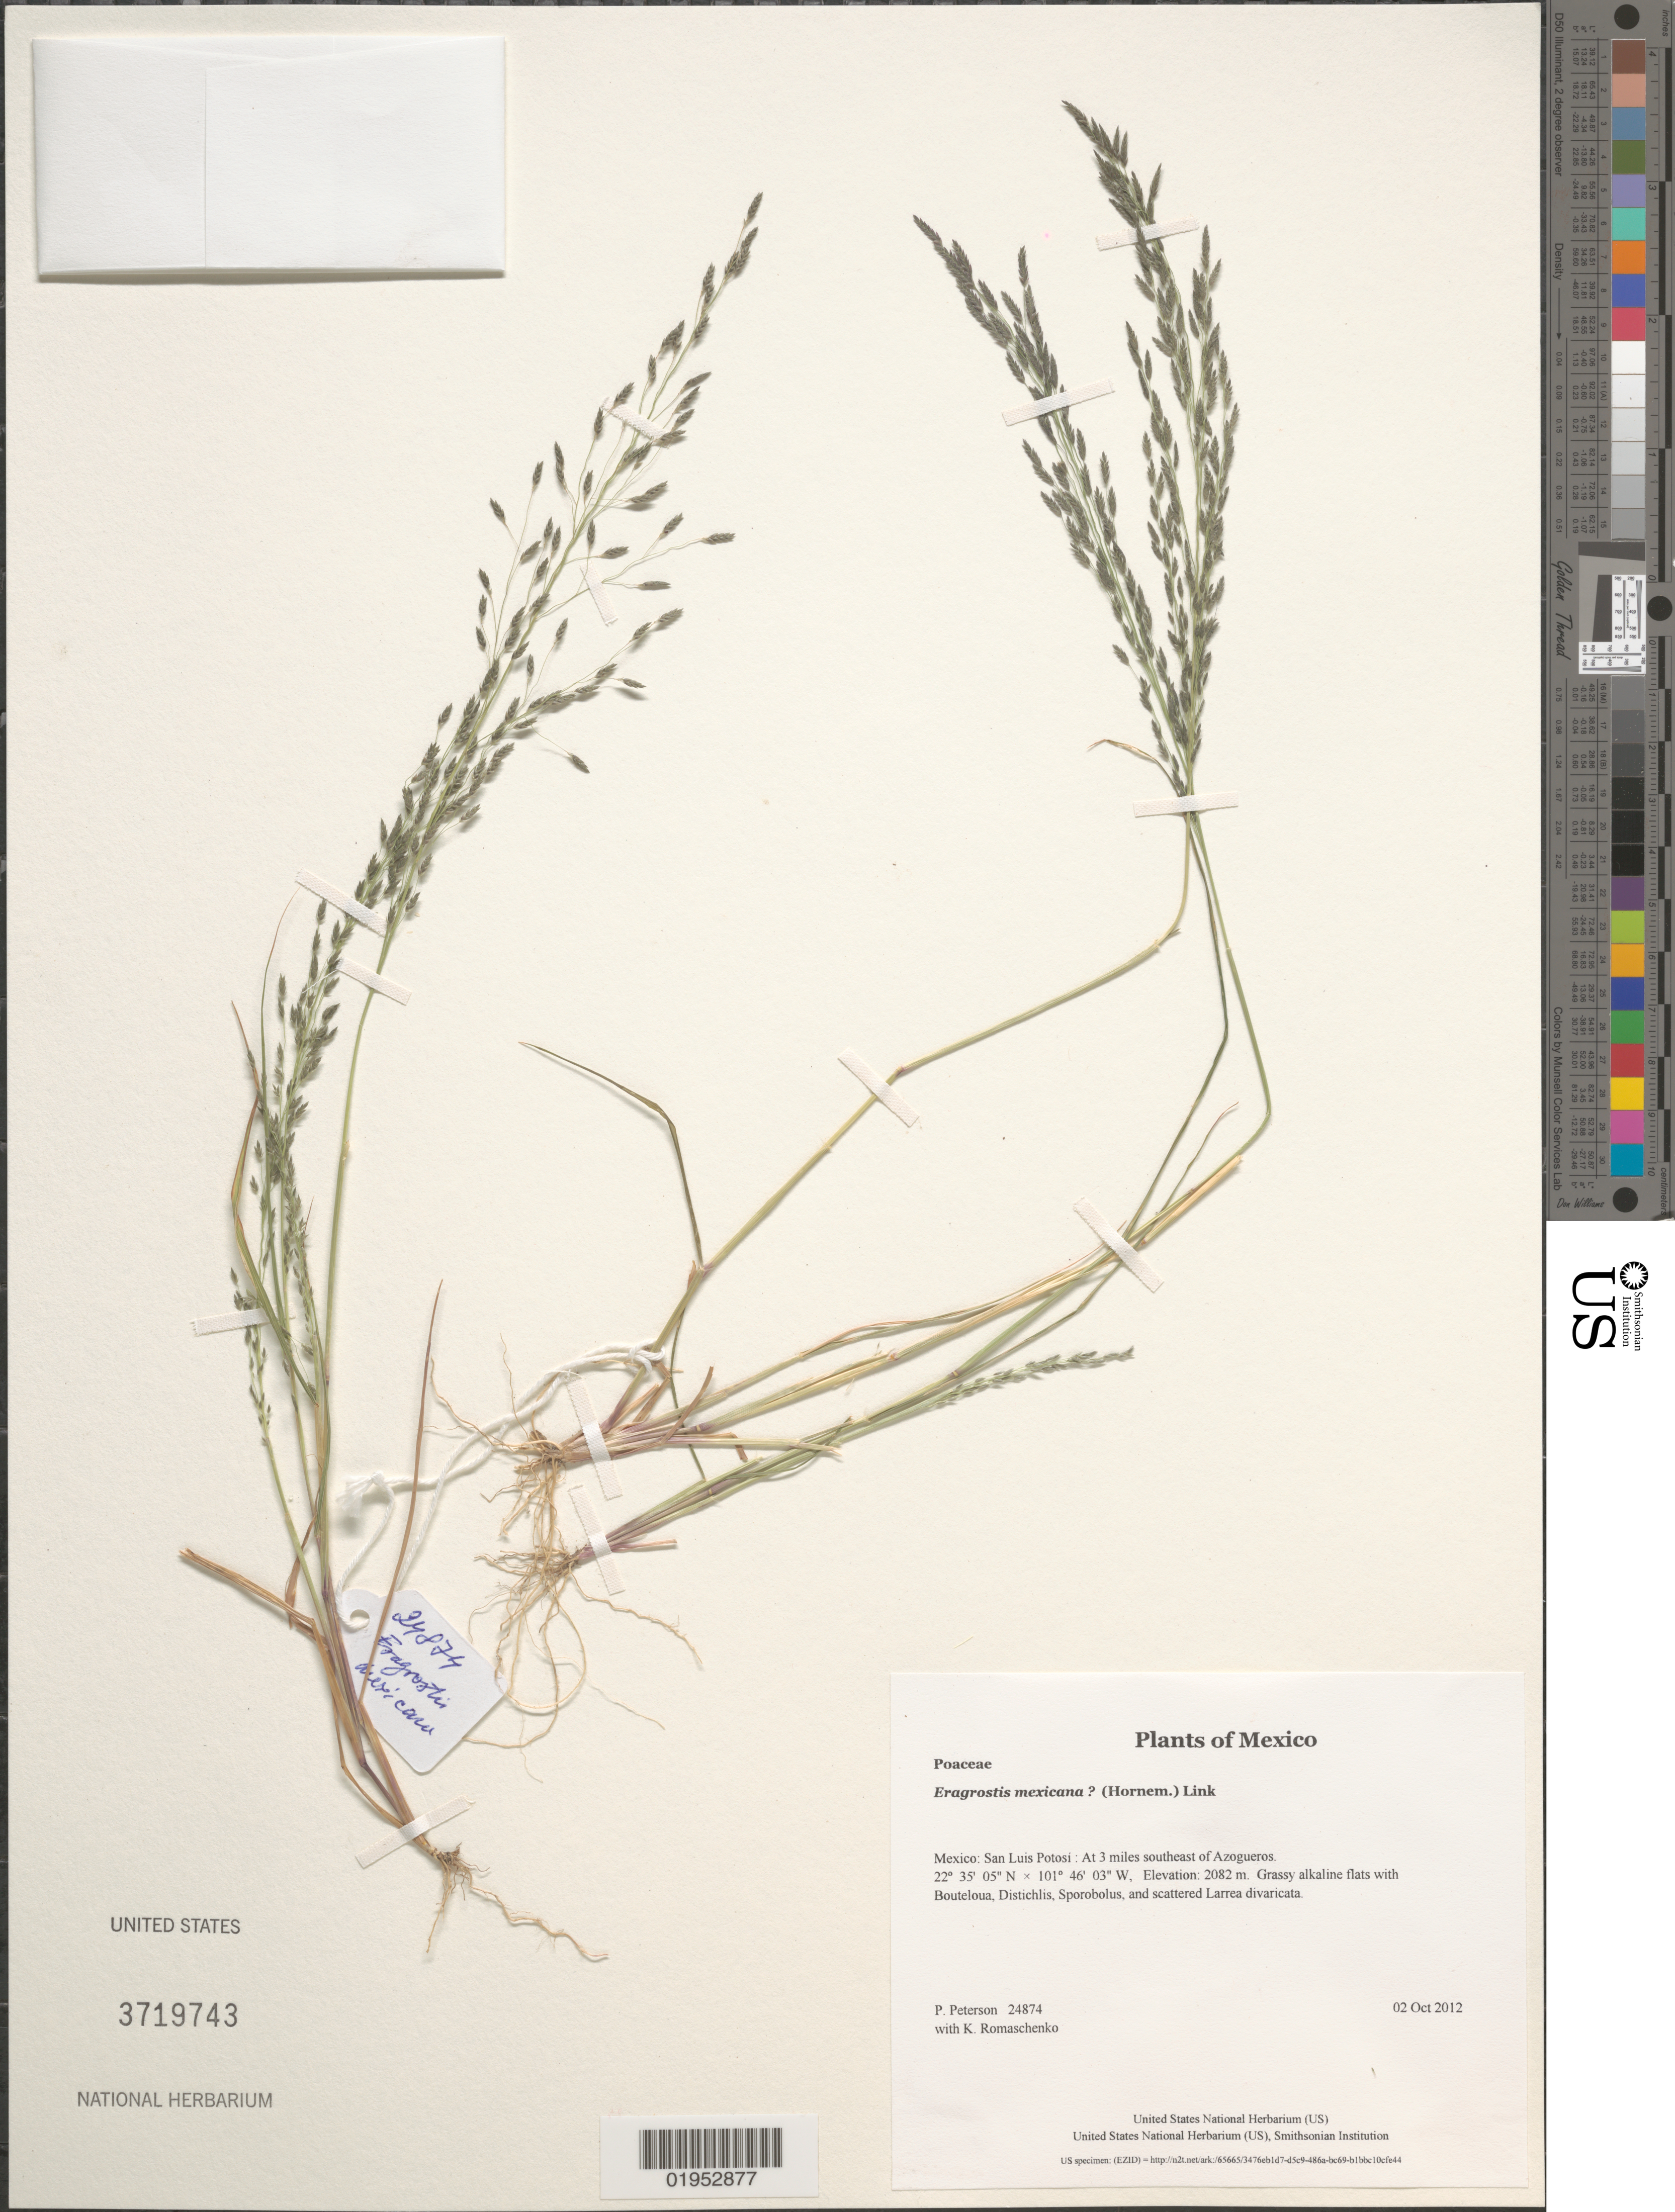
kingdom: Plantae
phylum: Tracheophyta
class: Liliopsida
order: Poales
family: Poaceae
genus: Eragrostis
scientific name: Eragrostis mexicana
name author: (Hornem.) Link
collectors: P. M. Peterson & K. Romaschenko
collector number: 24874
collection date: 2012-10-02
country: Mexico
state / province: San Luis Potosí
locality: At 3 miles southeast of Azogueros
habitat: Grassy alkaline flats with Bouteloua, Distichlis, Sporobolus, and scattered Larrea divaricata.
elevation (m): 2082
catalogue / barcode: US 3719743